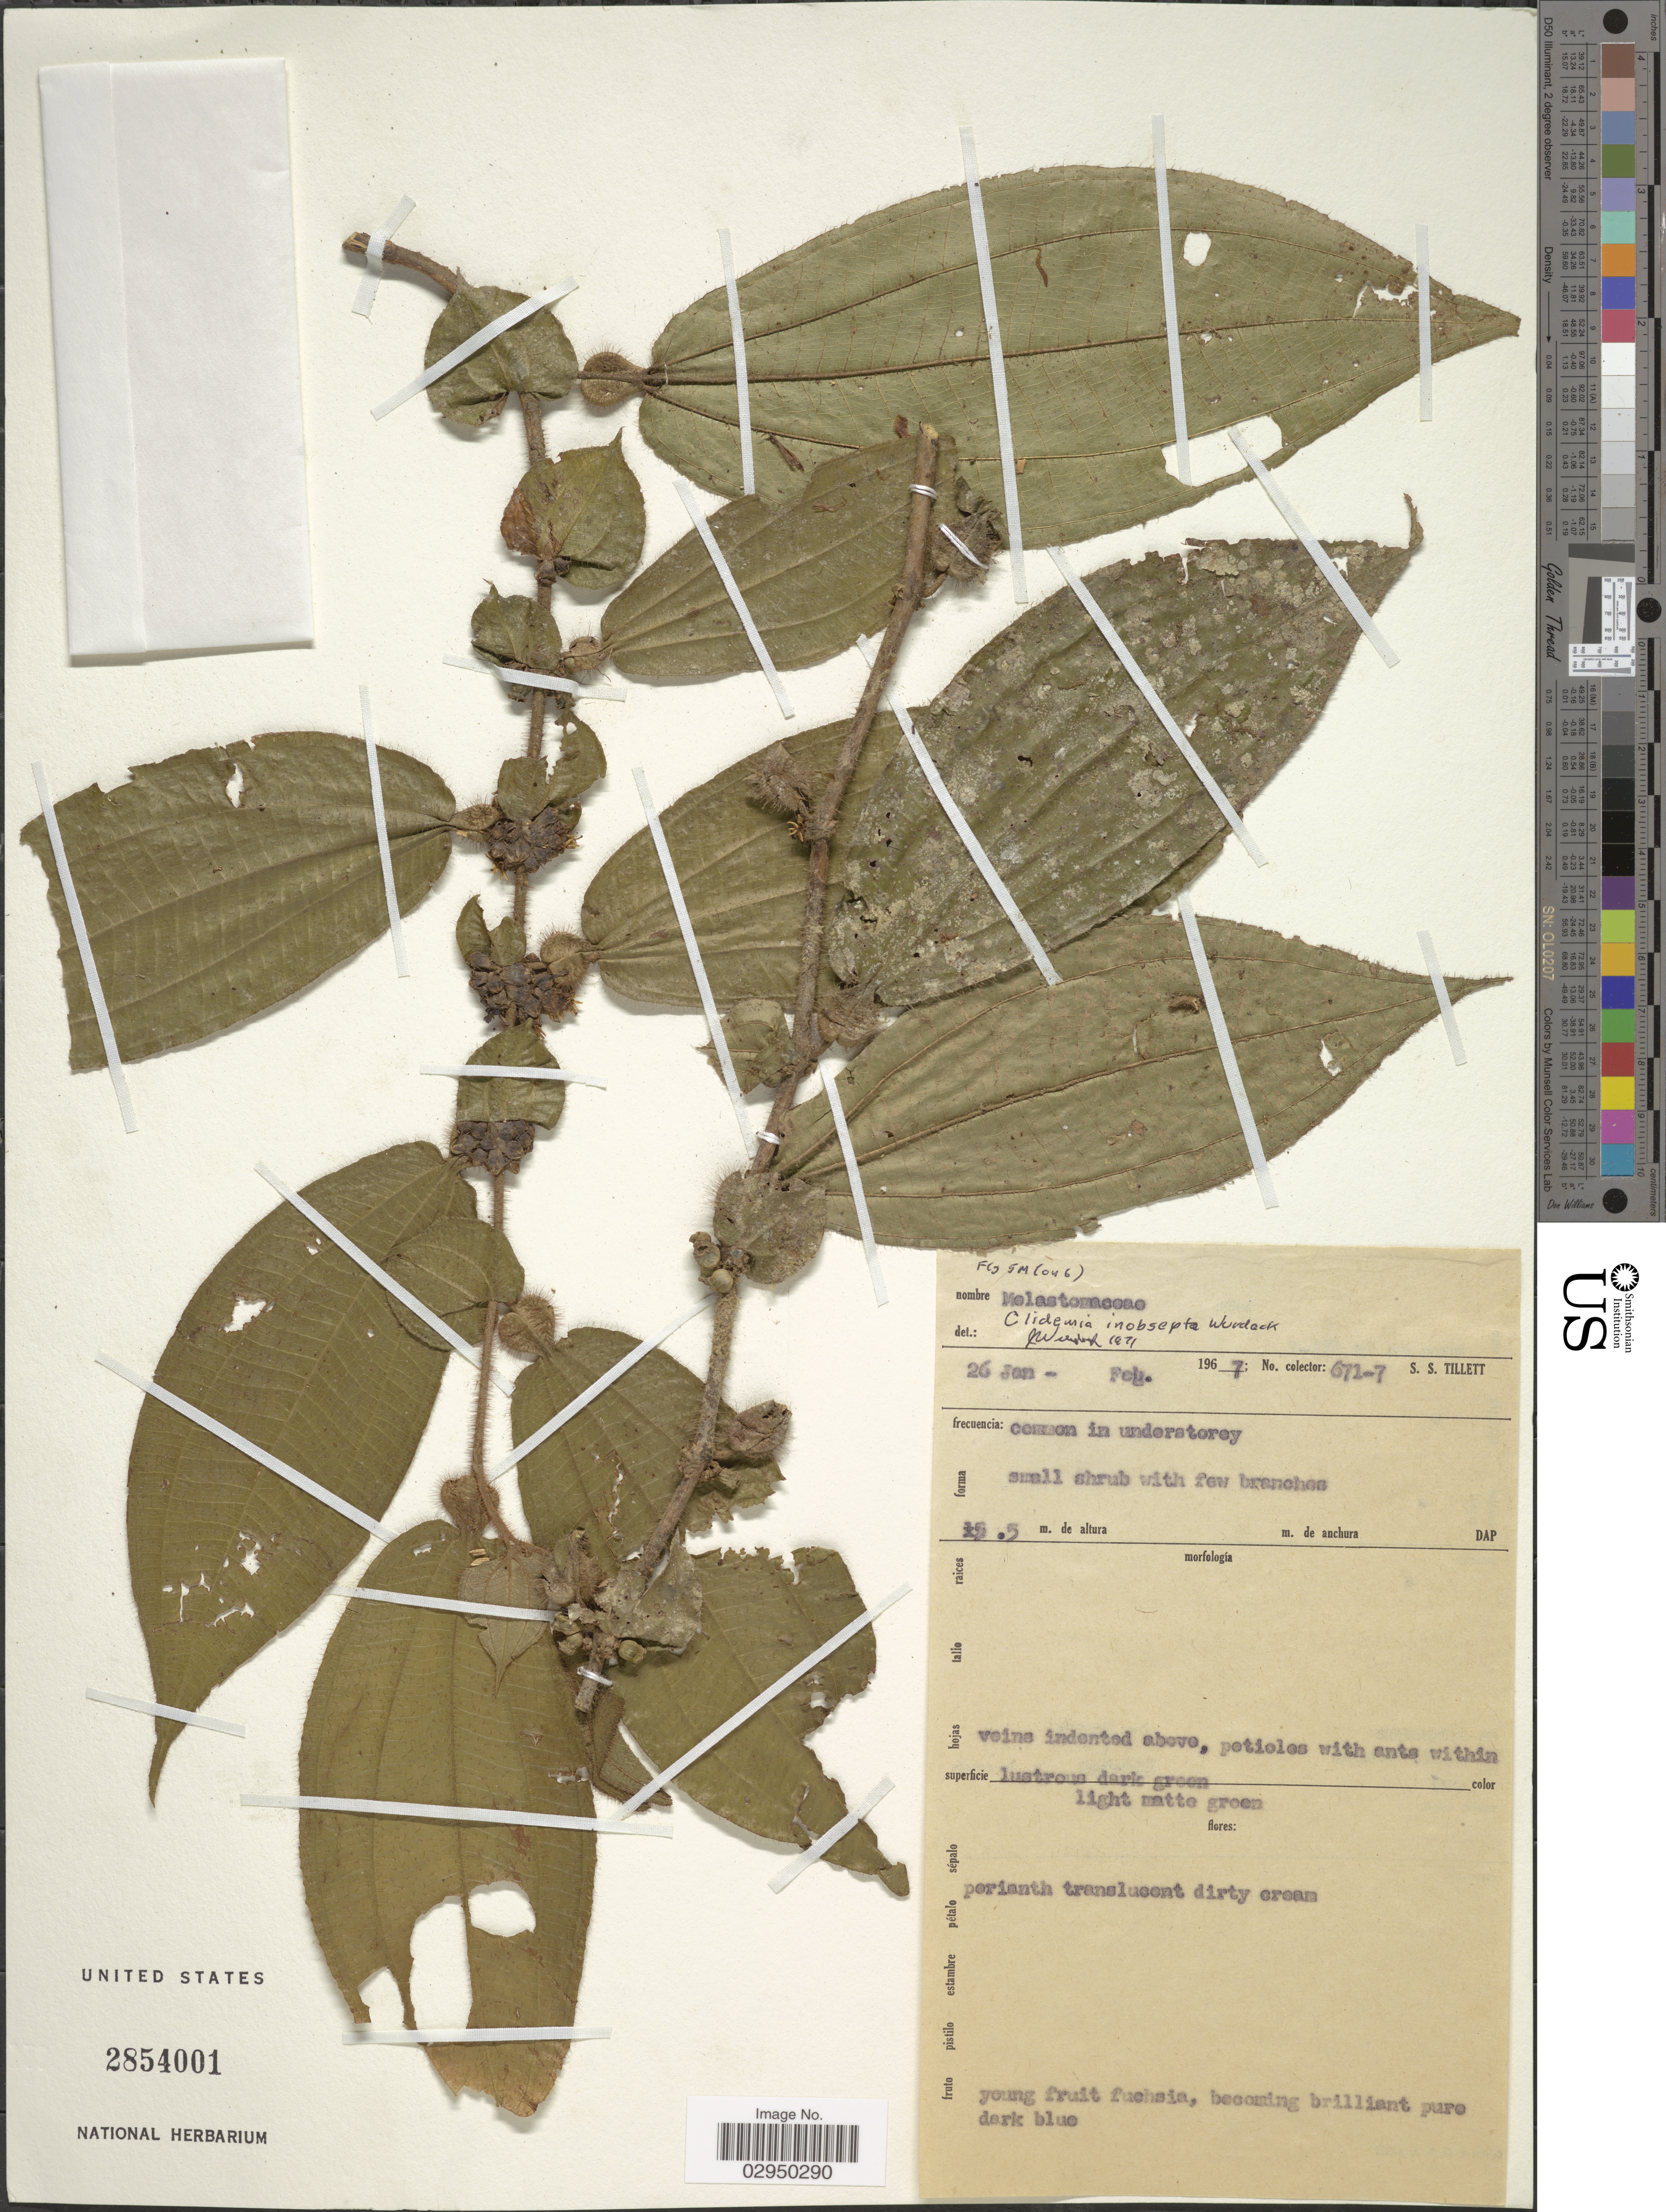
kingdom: Plantae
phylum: Tracheophyta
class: Magnoliopsida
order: Myrtales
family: Melastomataceae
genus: Clidemia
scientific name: Clidemia inobsepta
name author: Wurdack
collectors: S. Tillett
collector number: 671-7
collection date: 1967-01-26/1967-02-26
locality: Common in understorey.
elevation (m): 15.5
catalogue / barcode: US 2854001